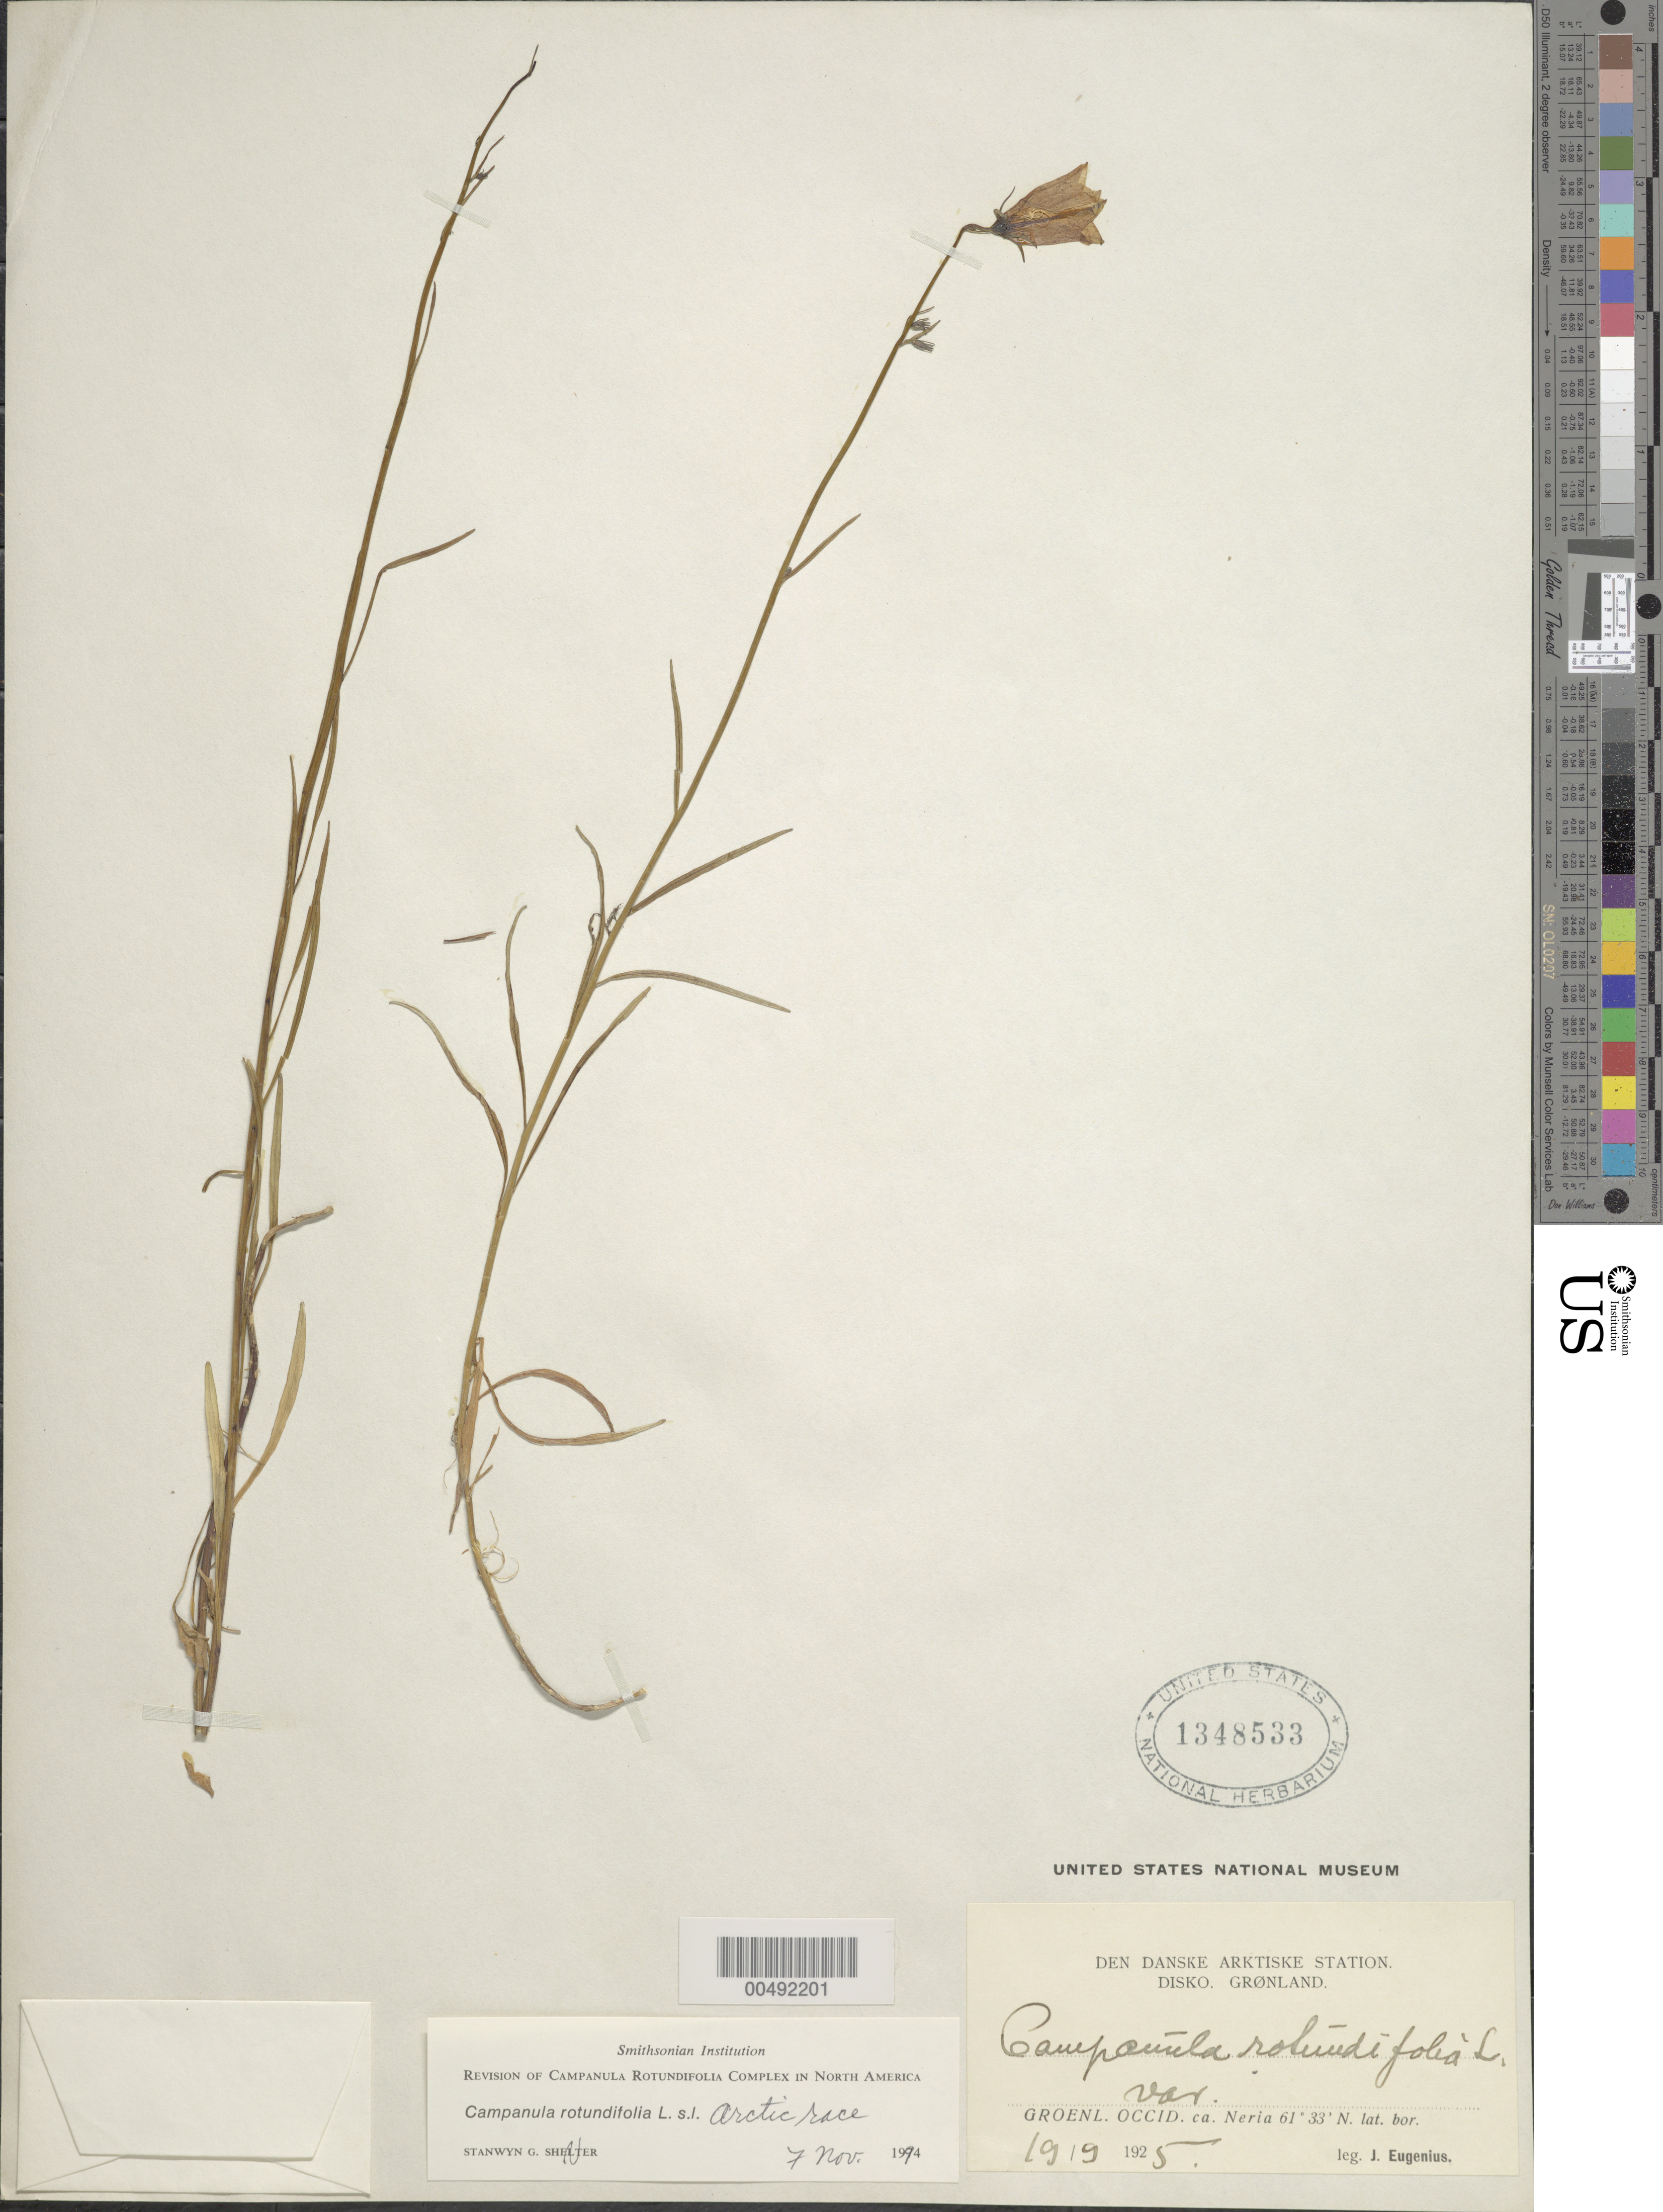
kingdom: Plantae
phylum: Tracheophyta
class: Magnoliopsida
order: Asterales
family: Campanulaceae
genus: Campanula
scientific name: Campanula rotundifolia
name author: L.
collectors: J. Eugenius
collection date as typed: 19 Sep 1925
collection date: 1925-09-19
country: Greenland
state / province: Vestgrønland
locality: West Greenland, ca. Neria (lat/long recorded as: lat=61:33:0:N long=:::)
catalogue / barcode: US 1348533